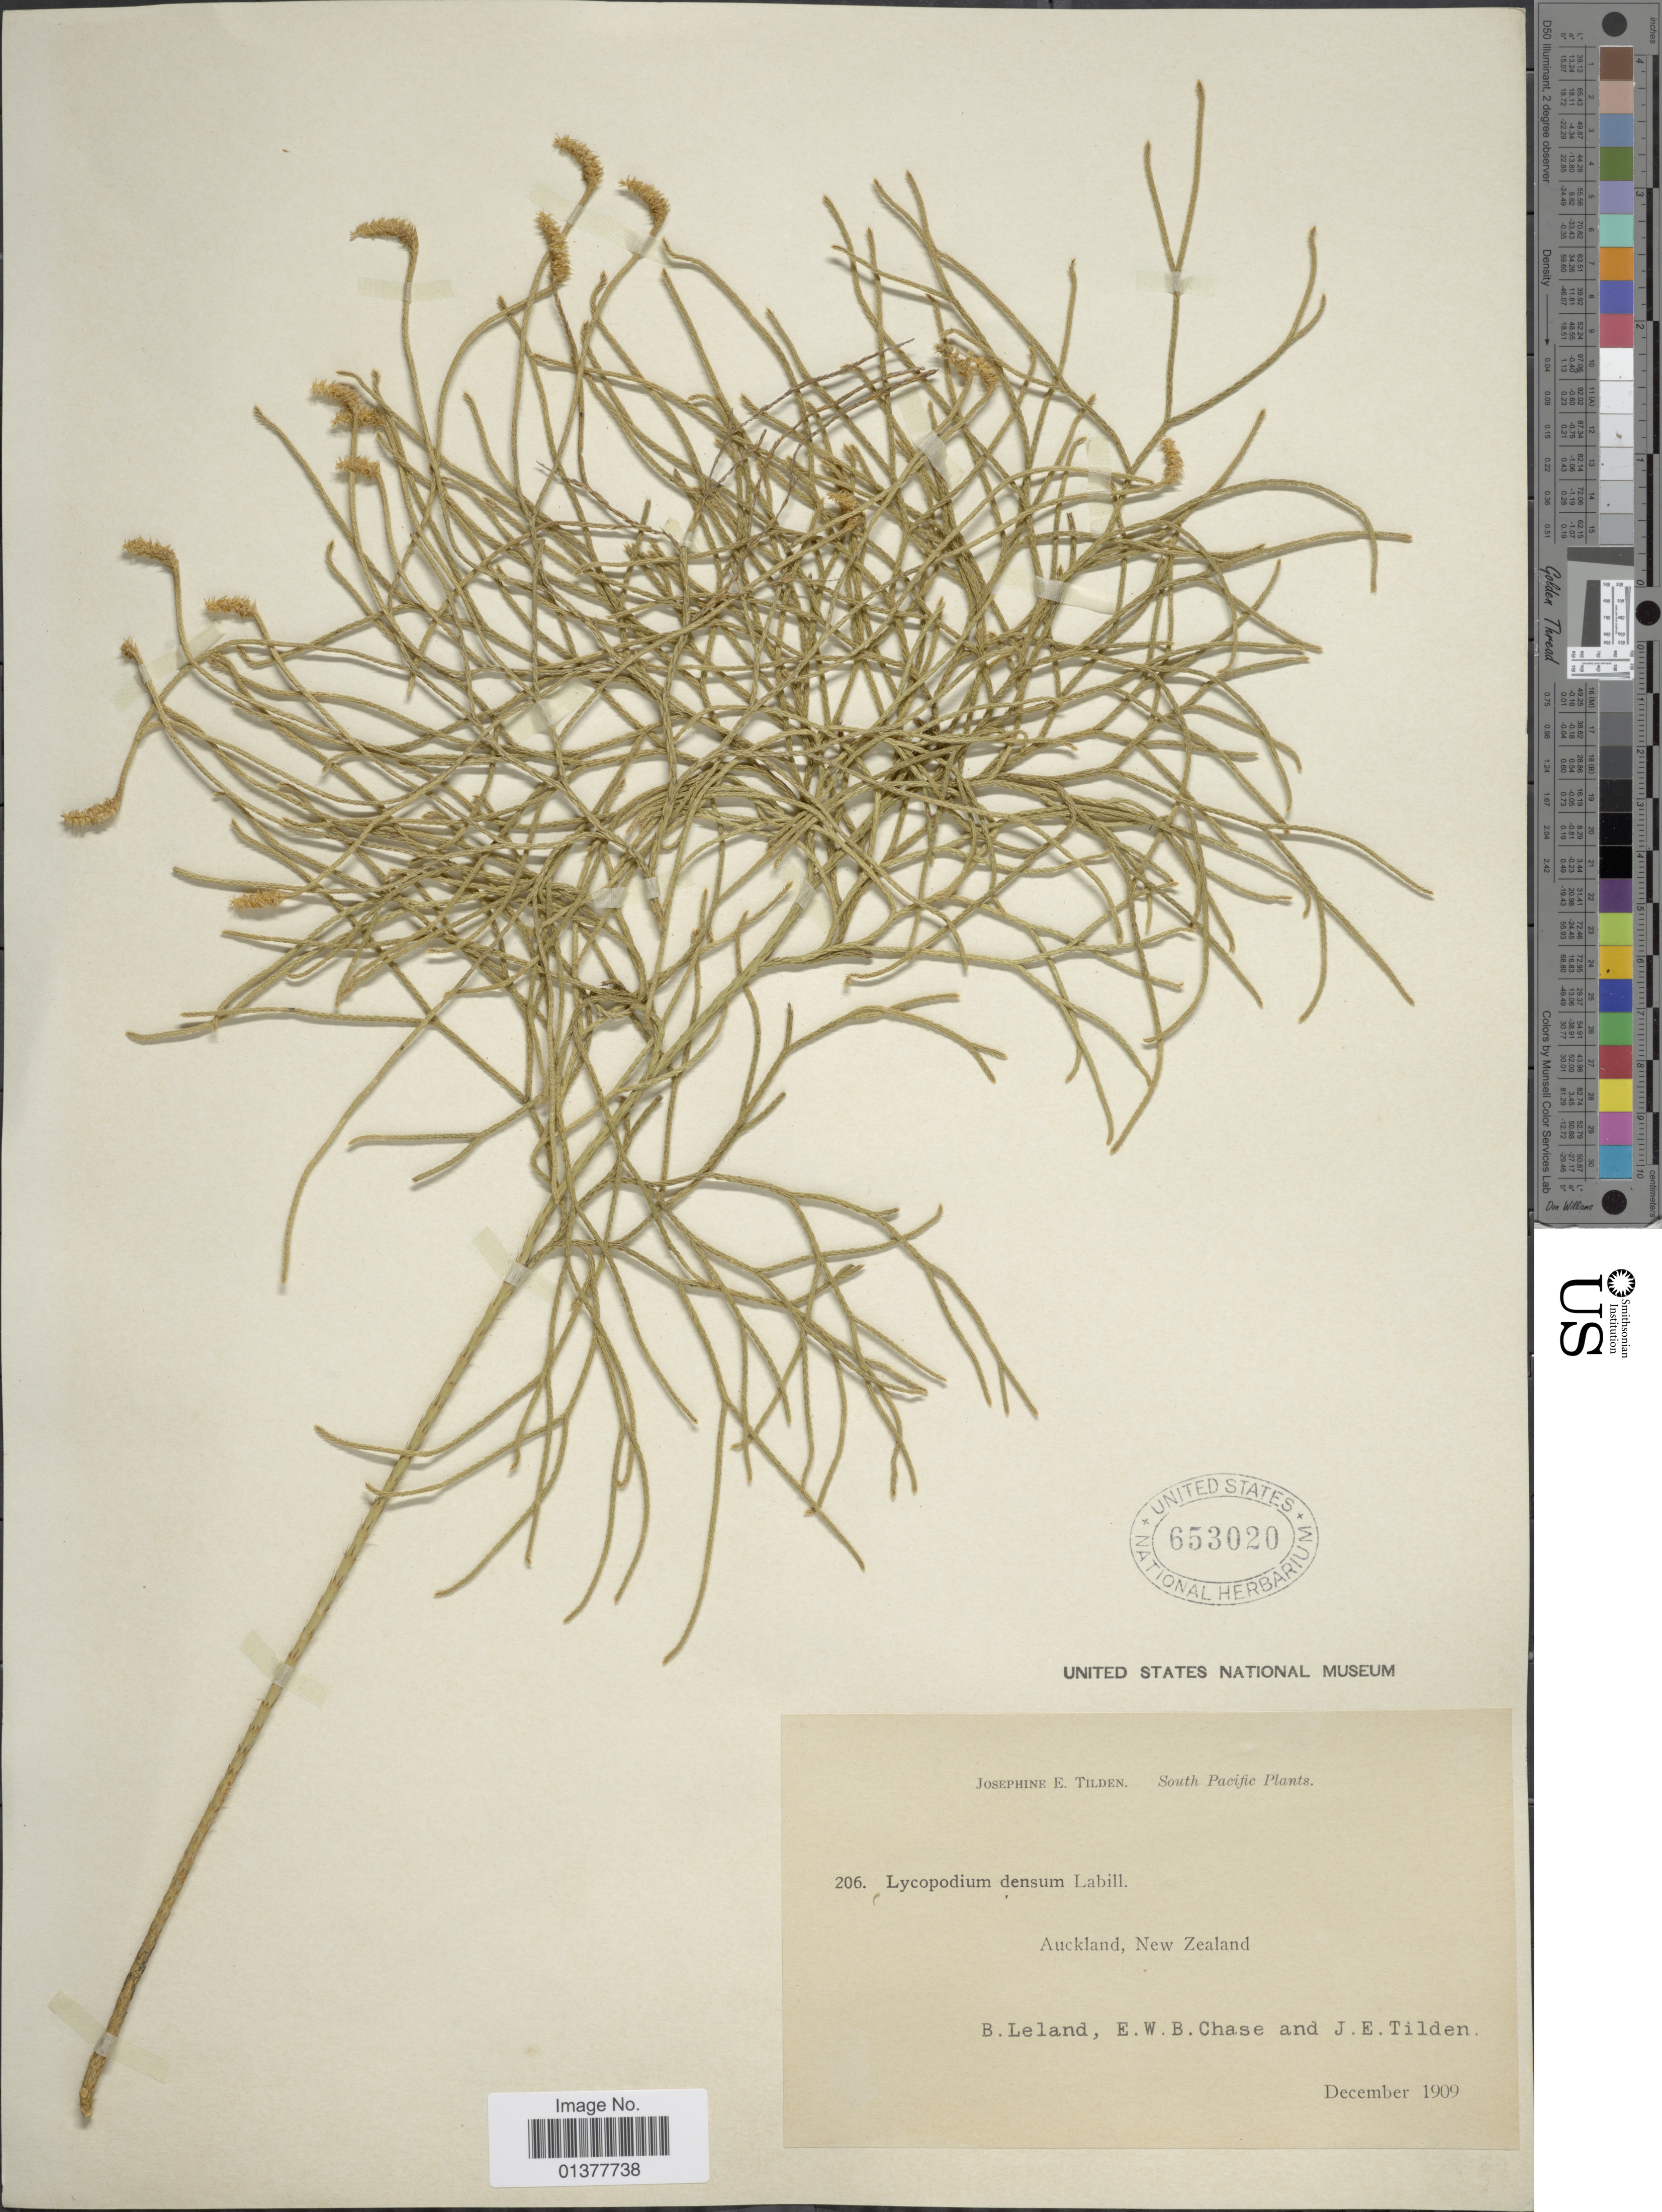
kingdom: Plantae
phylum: Tracheophyta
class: Lycopodiopsida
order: Lycopodiales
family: Lycopodiaceae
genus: Pseudolycopodium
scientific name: Pseudolycopodium densum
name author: (Rothm.) Holub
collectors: B. Leland, E. W. Chase & J. E. Tilden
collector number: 206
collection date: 1909-12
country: New Zealand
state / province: Auckland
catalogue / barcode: US 653020